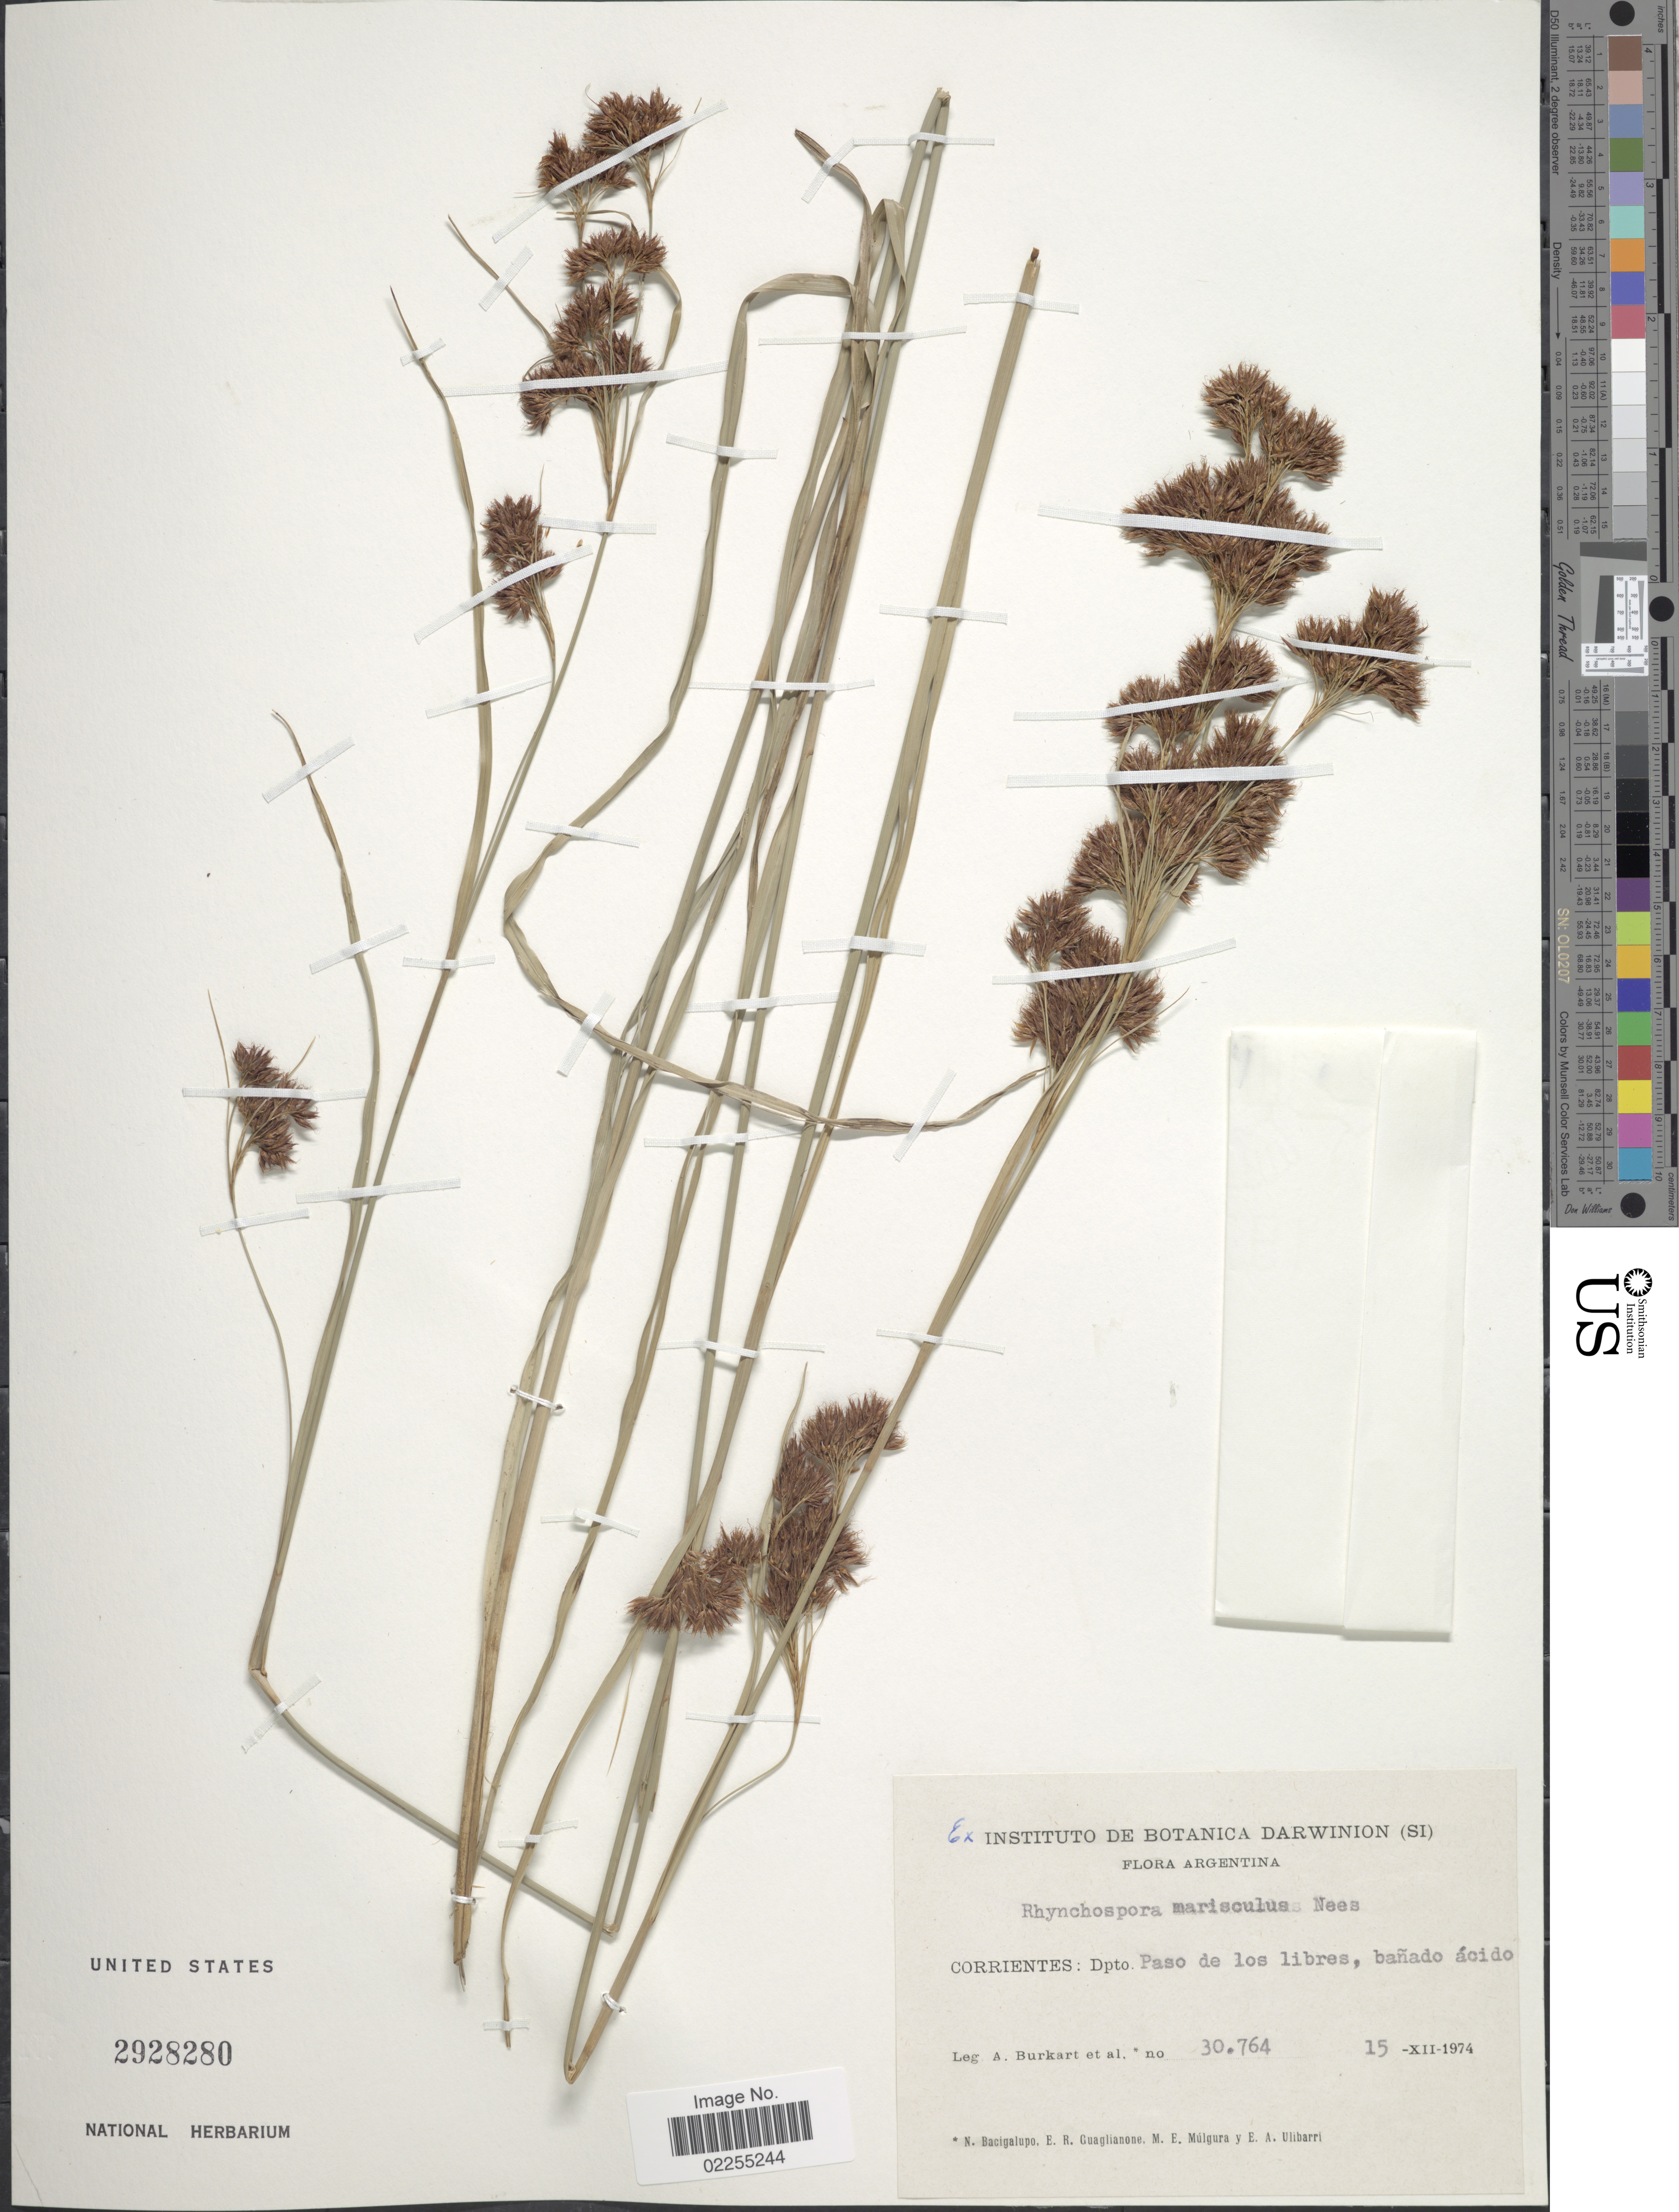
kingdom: Plantae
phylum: Tracheophyta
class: Liliopsida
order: Poales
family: Cyperaceae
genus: Rhynchospora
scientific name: Rhynchospora marisculus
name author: Lindl. & Nees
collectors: A. E. Burkart, N. M. Bacigalupo, E. R. Guaglianone, M. E. Múlgura & E. A. Ulibarri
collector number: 30764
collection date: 1974-12-15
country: Argentina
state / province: Corrientes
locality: Corrientes: Dpto. Paso de los libres, banado acido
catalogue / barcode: US 2928280